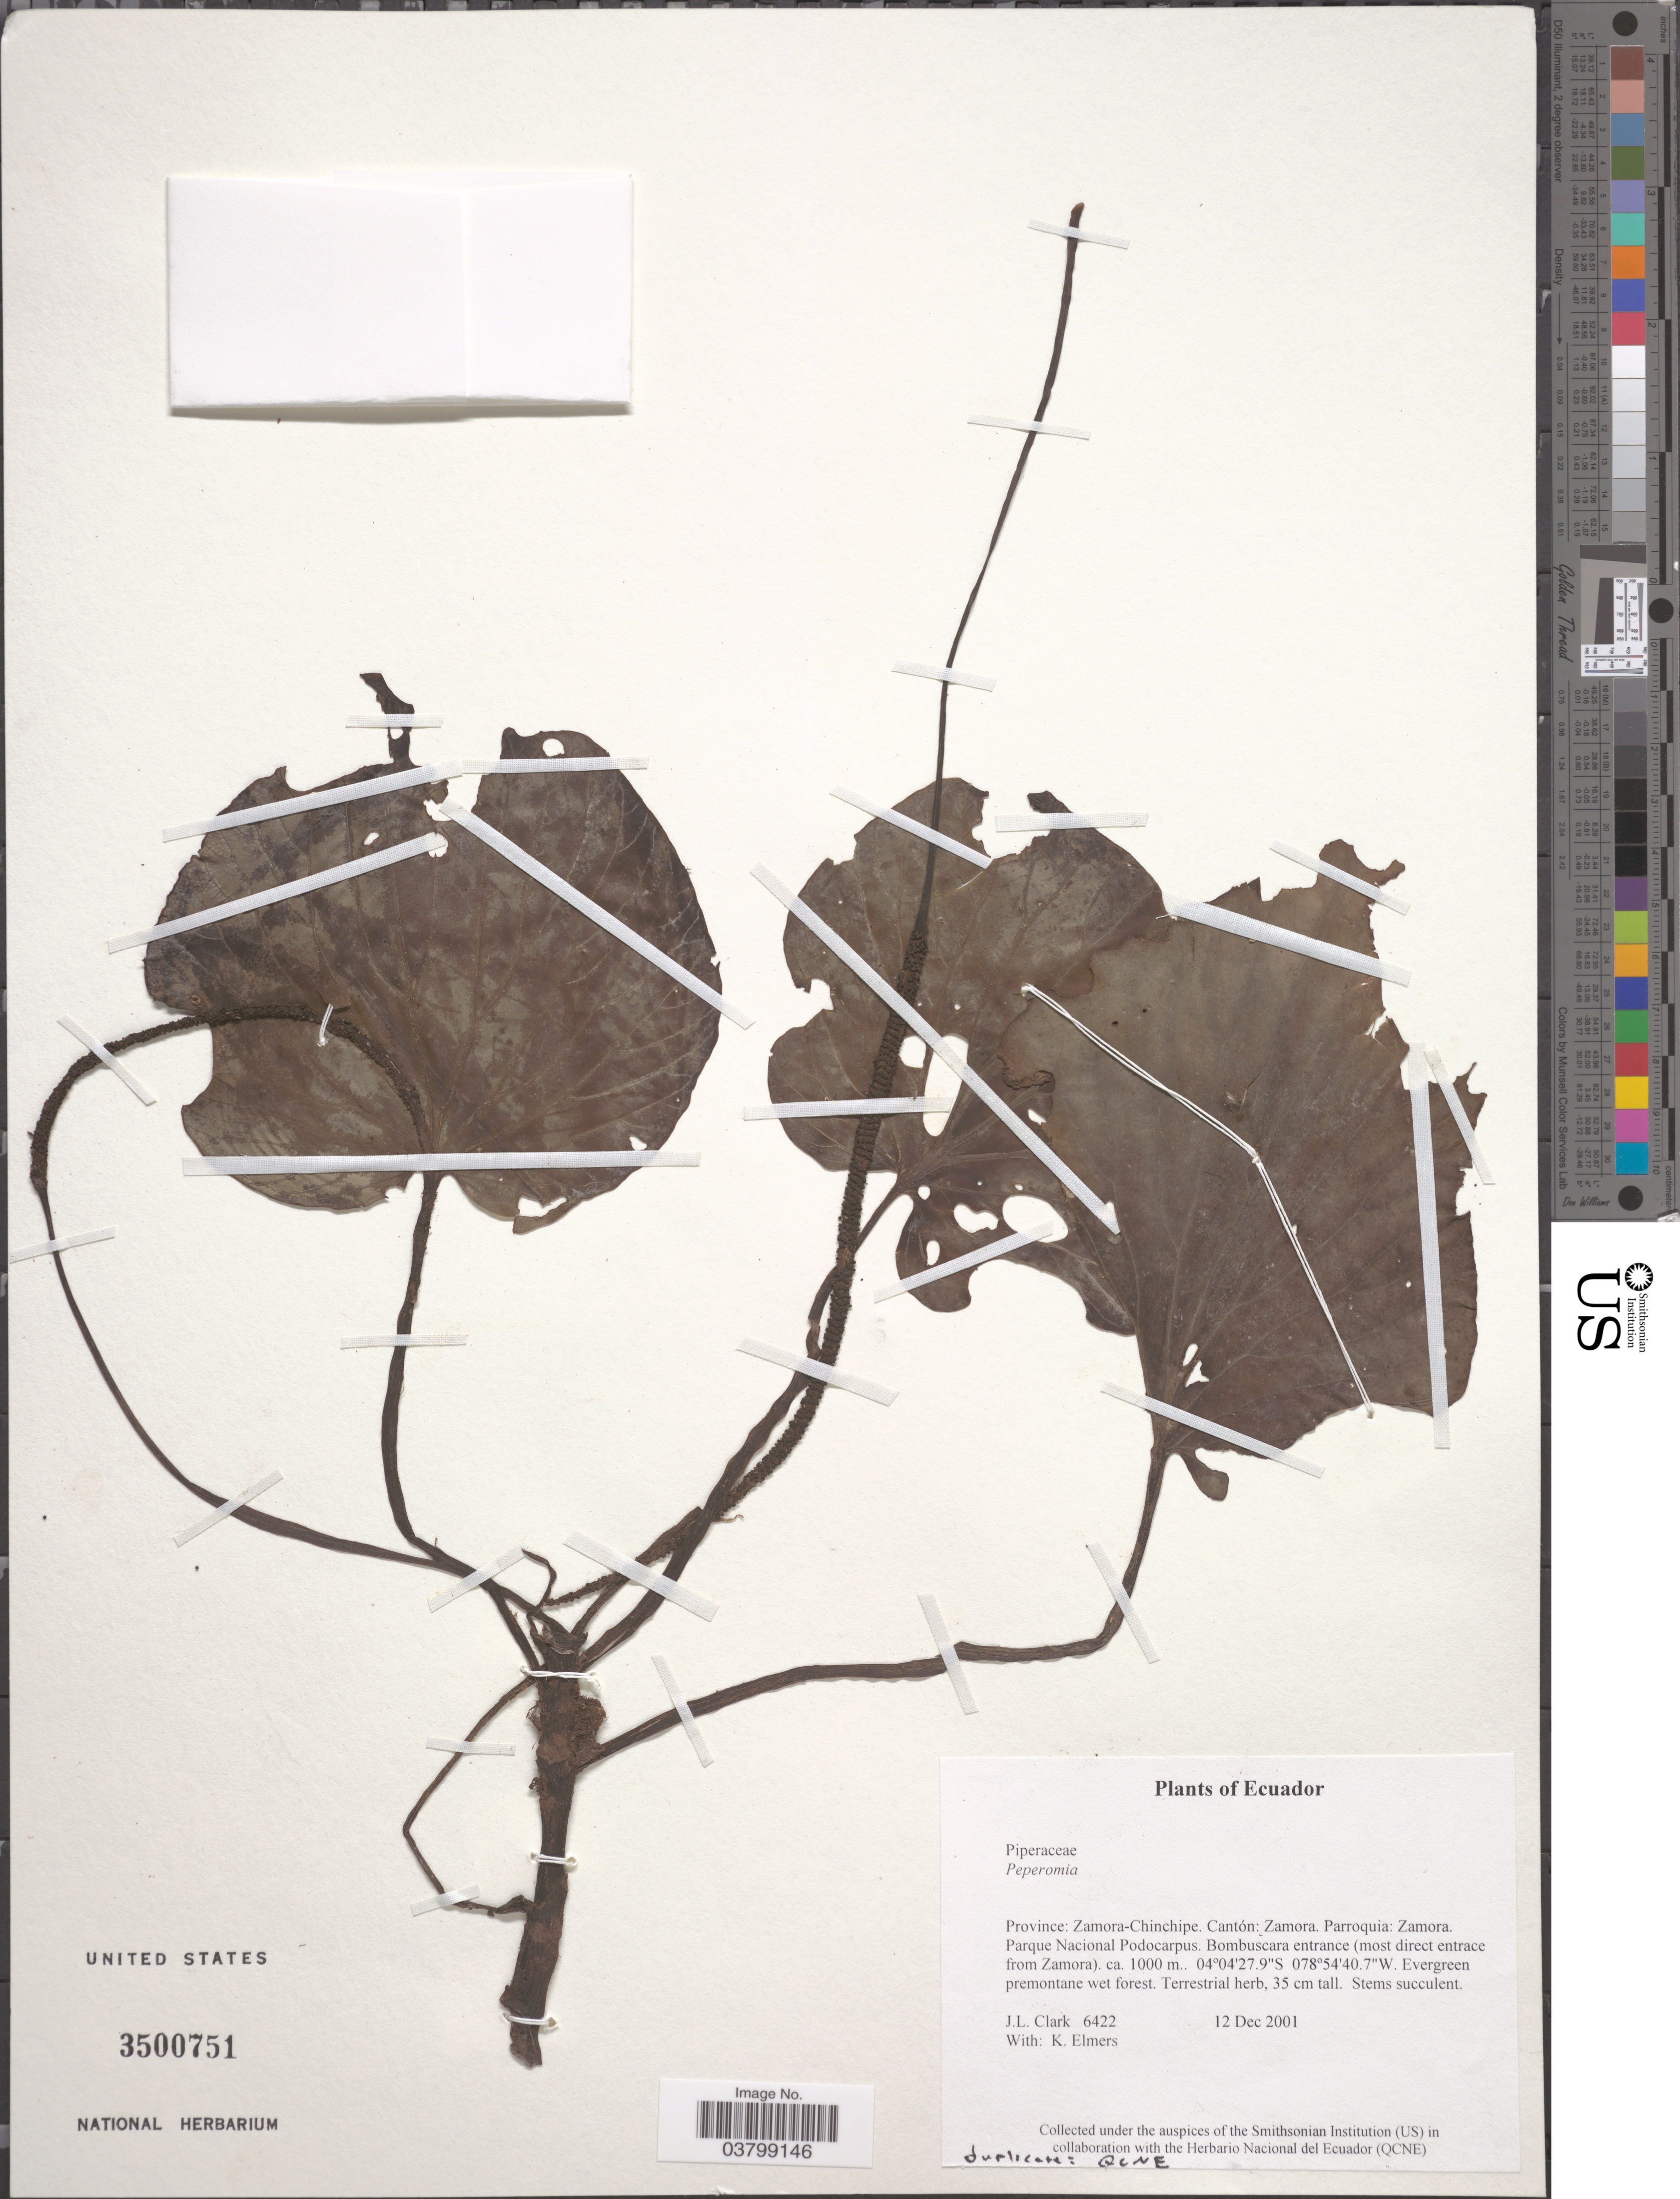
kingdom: Plantae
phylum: Tracheophyta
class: Magnoliopsida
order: Piperales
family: Piperaceae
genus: Peperomia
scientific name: Peperomia sp. nov.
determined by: Jiménez, José Estaban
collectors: J. L. Clark & K. Elmers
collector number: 6422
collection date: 2001-12-12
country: Ecuador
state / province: Zamora-Chinchipe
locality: Cantón: Zamora. Parroquia: Zamora. Parque Nacional Podocarpus. Bombuscara entrance (most direct entrace from Zamora).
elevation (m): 1000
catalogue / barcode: US 3500751